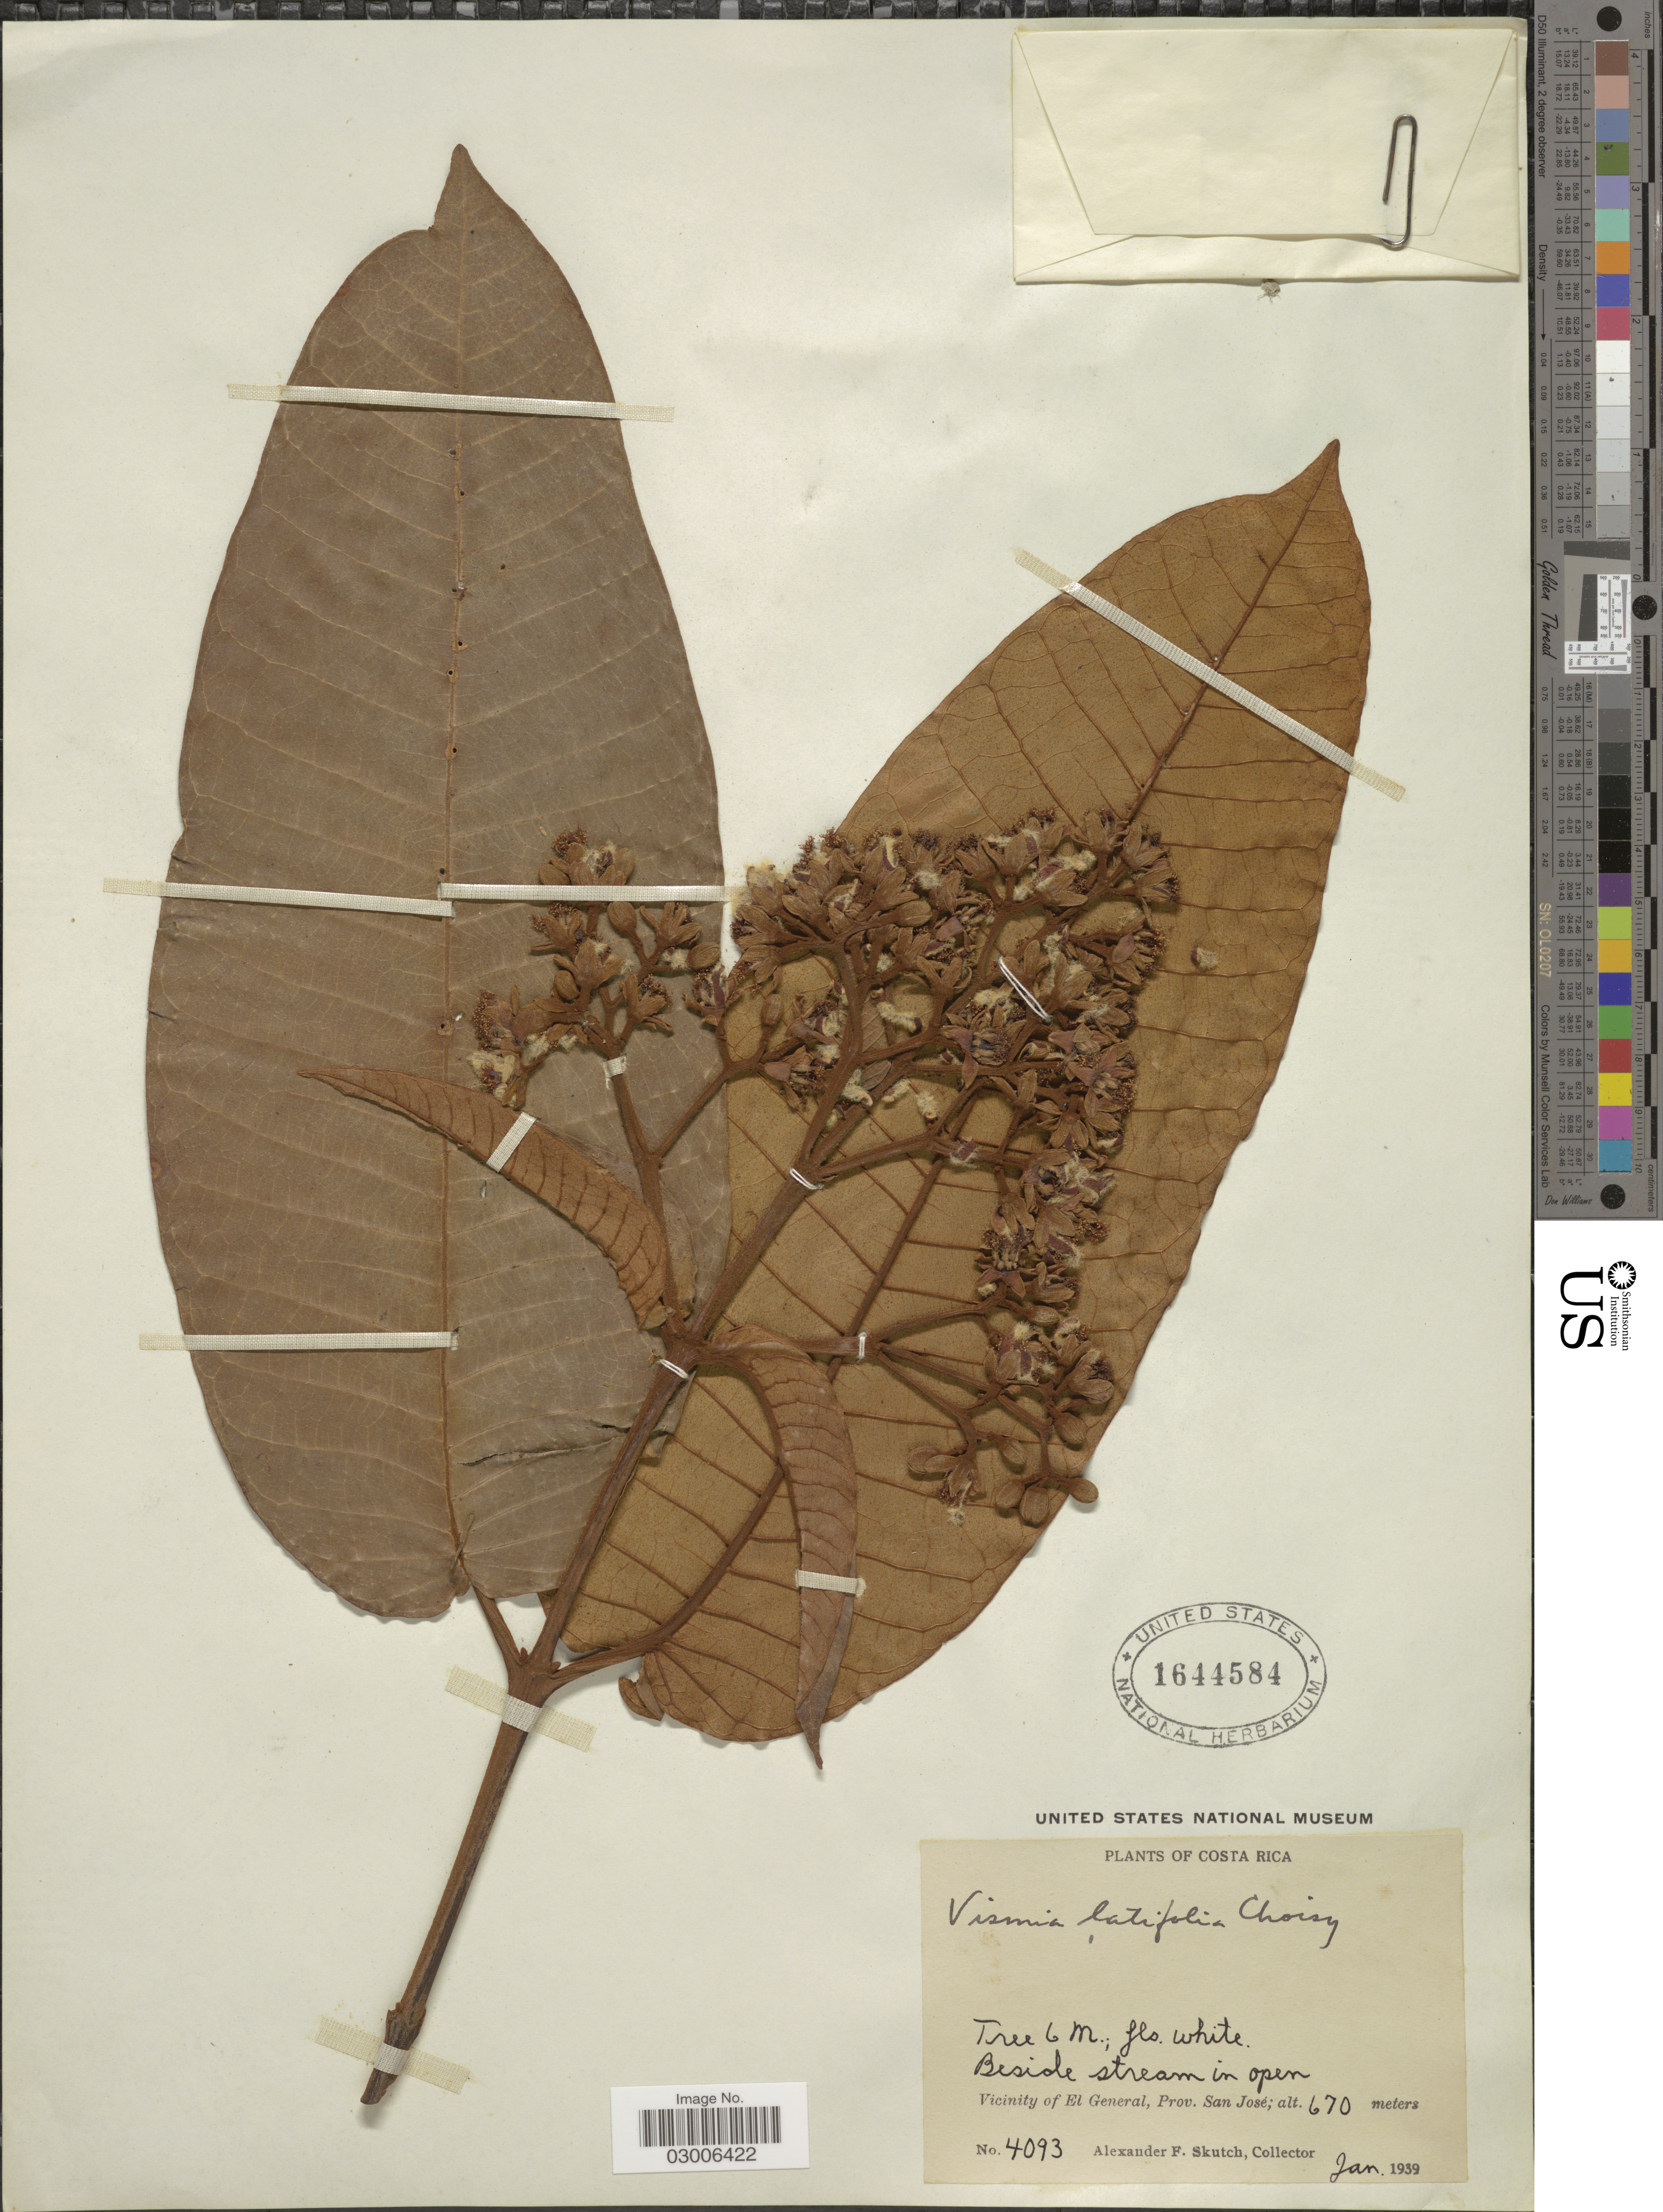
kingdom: Plantae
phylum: Tracheophyta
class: Magnoliopsida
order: Malpighiales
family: Hypericaceae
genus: Vismia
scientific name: Vismia macrophylla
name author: Kunth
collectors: A. F. Skutch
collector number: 4093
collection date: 1939-01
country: Costa Rica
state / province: San José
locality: Vicinity of El General.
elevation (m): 670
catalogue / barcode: US 1644584